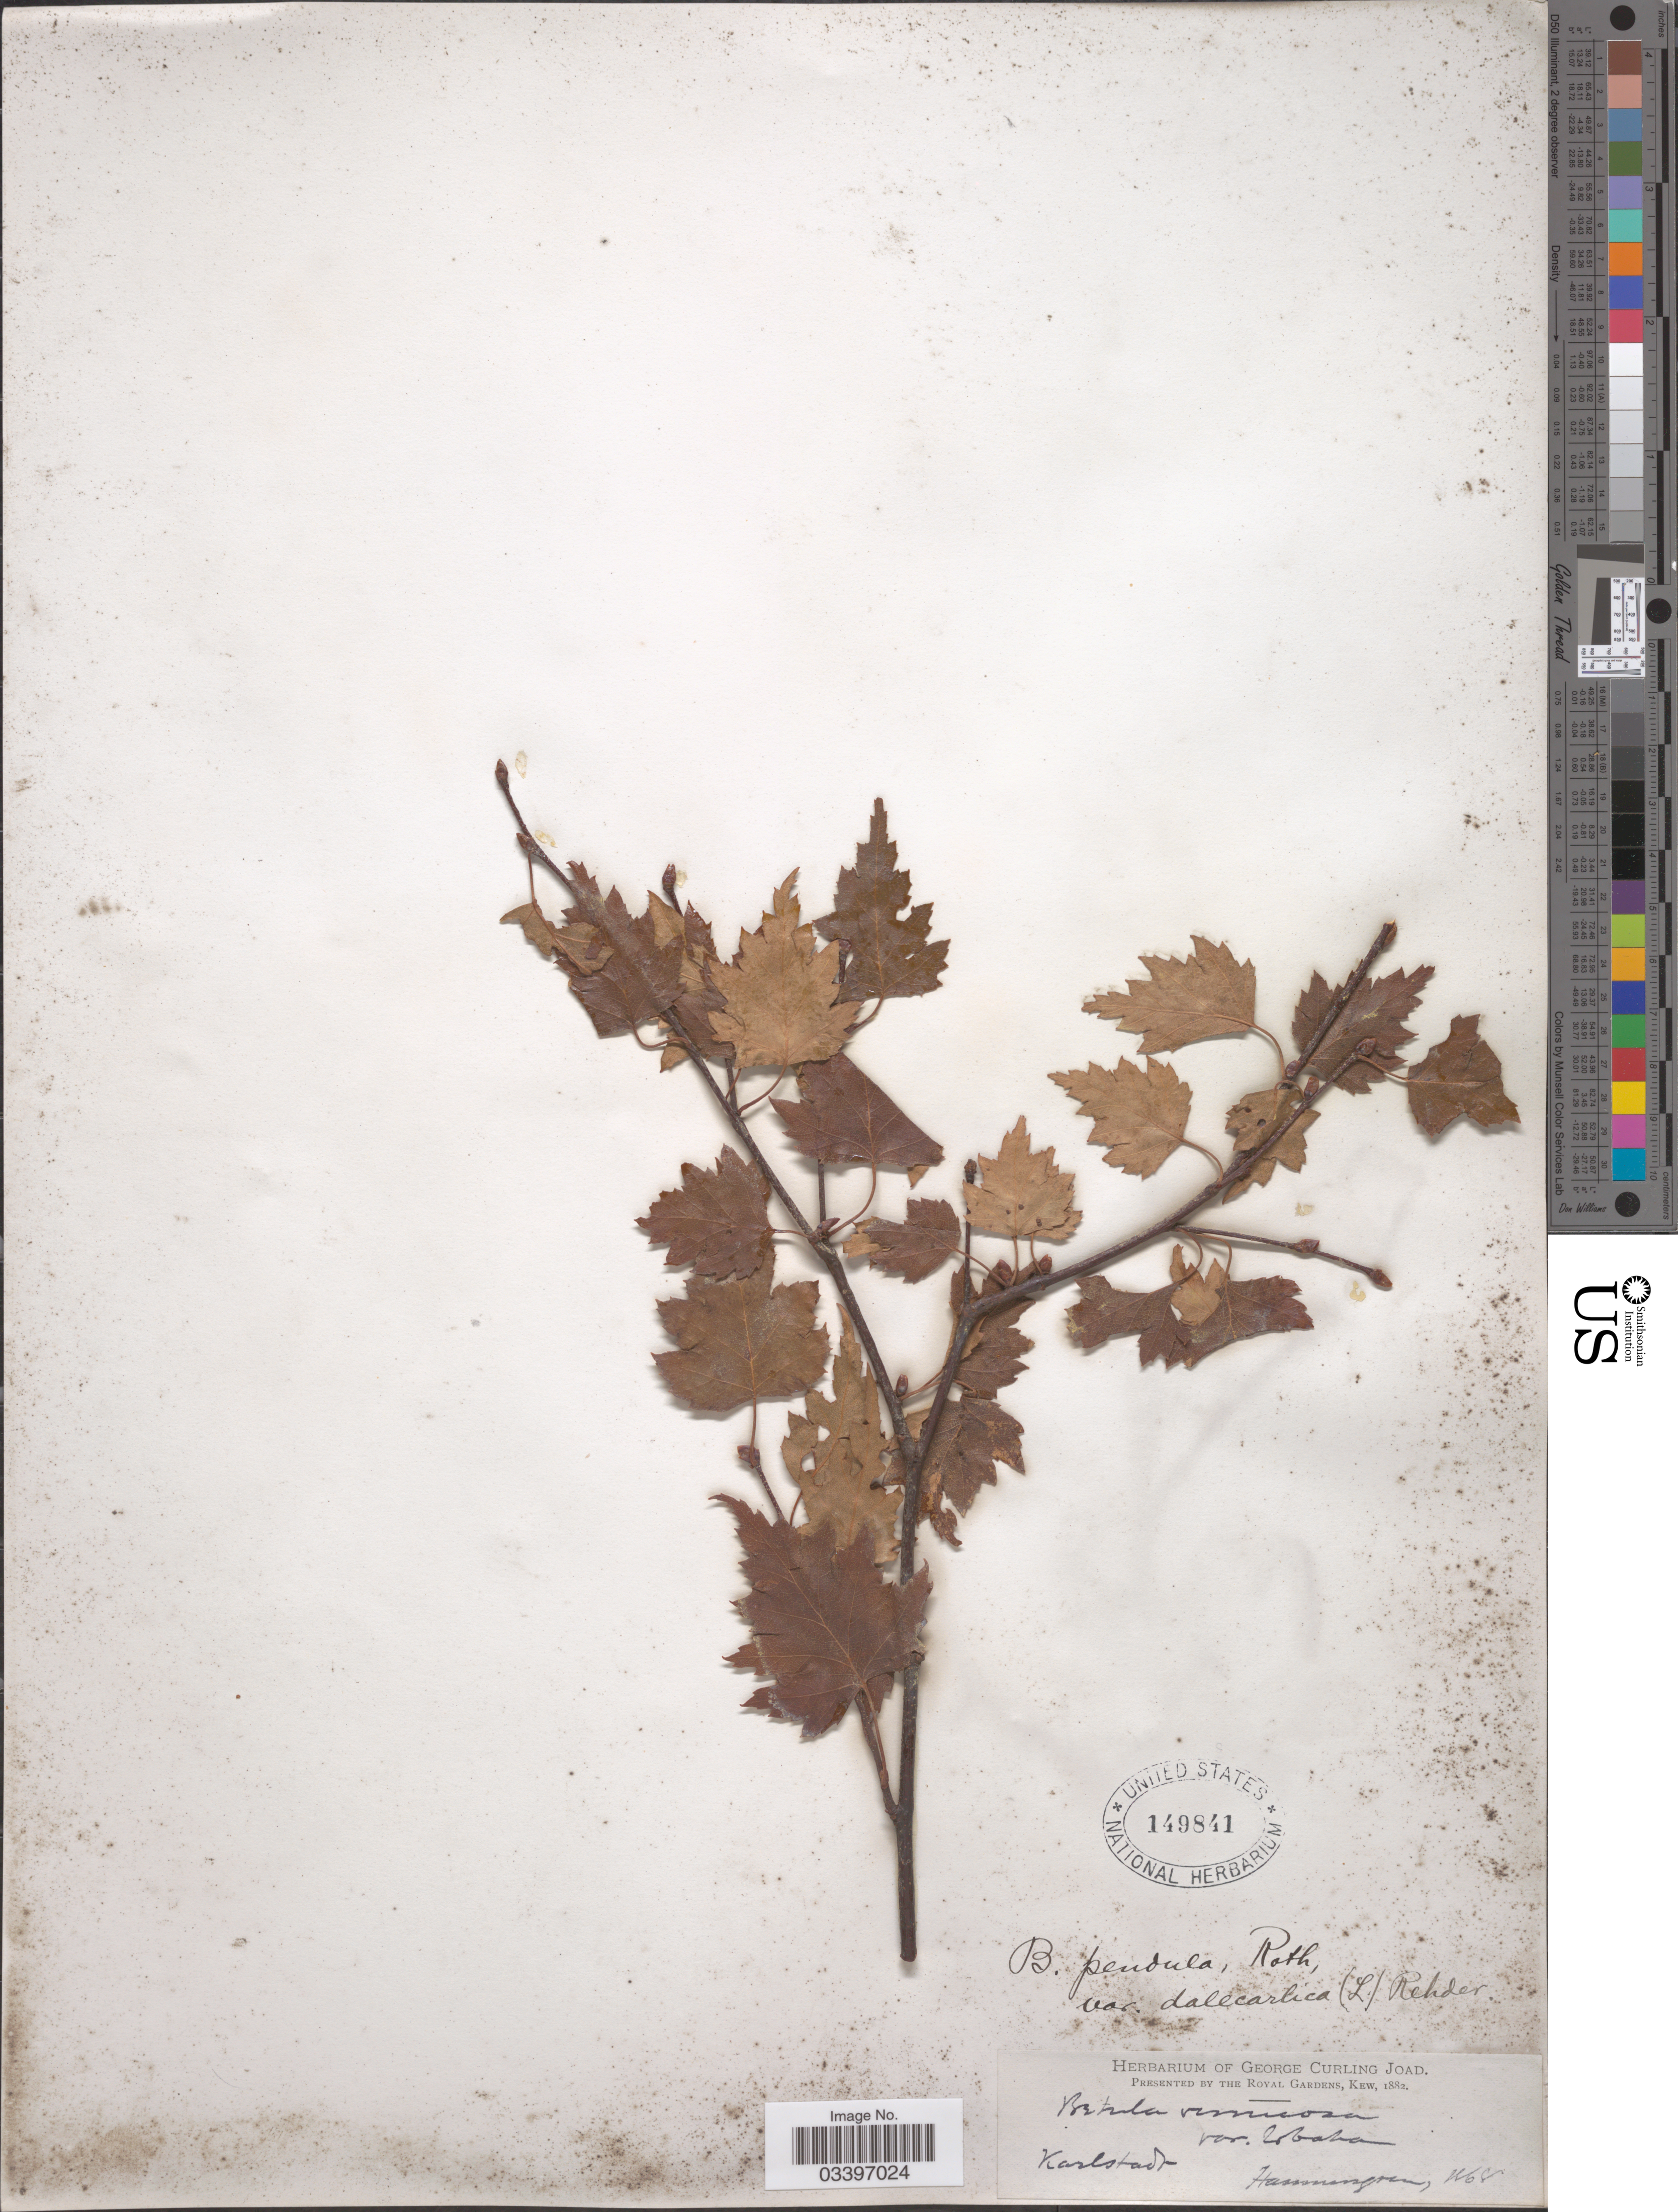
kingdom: Plantae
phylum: Tracheophyta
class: Magnoliopsida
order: Fagales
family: Betulaceae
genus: Betula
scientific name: Betula pendula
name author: Roth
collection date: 1868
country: Germany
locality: Karlstadt.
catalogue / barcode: US 149841